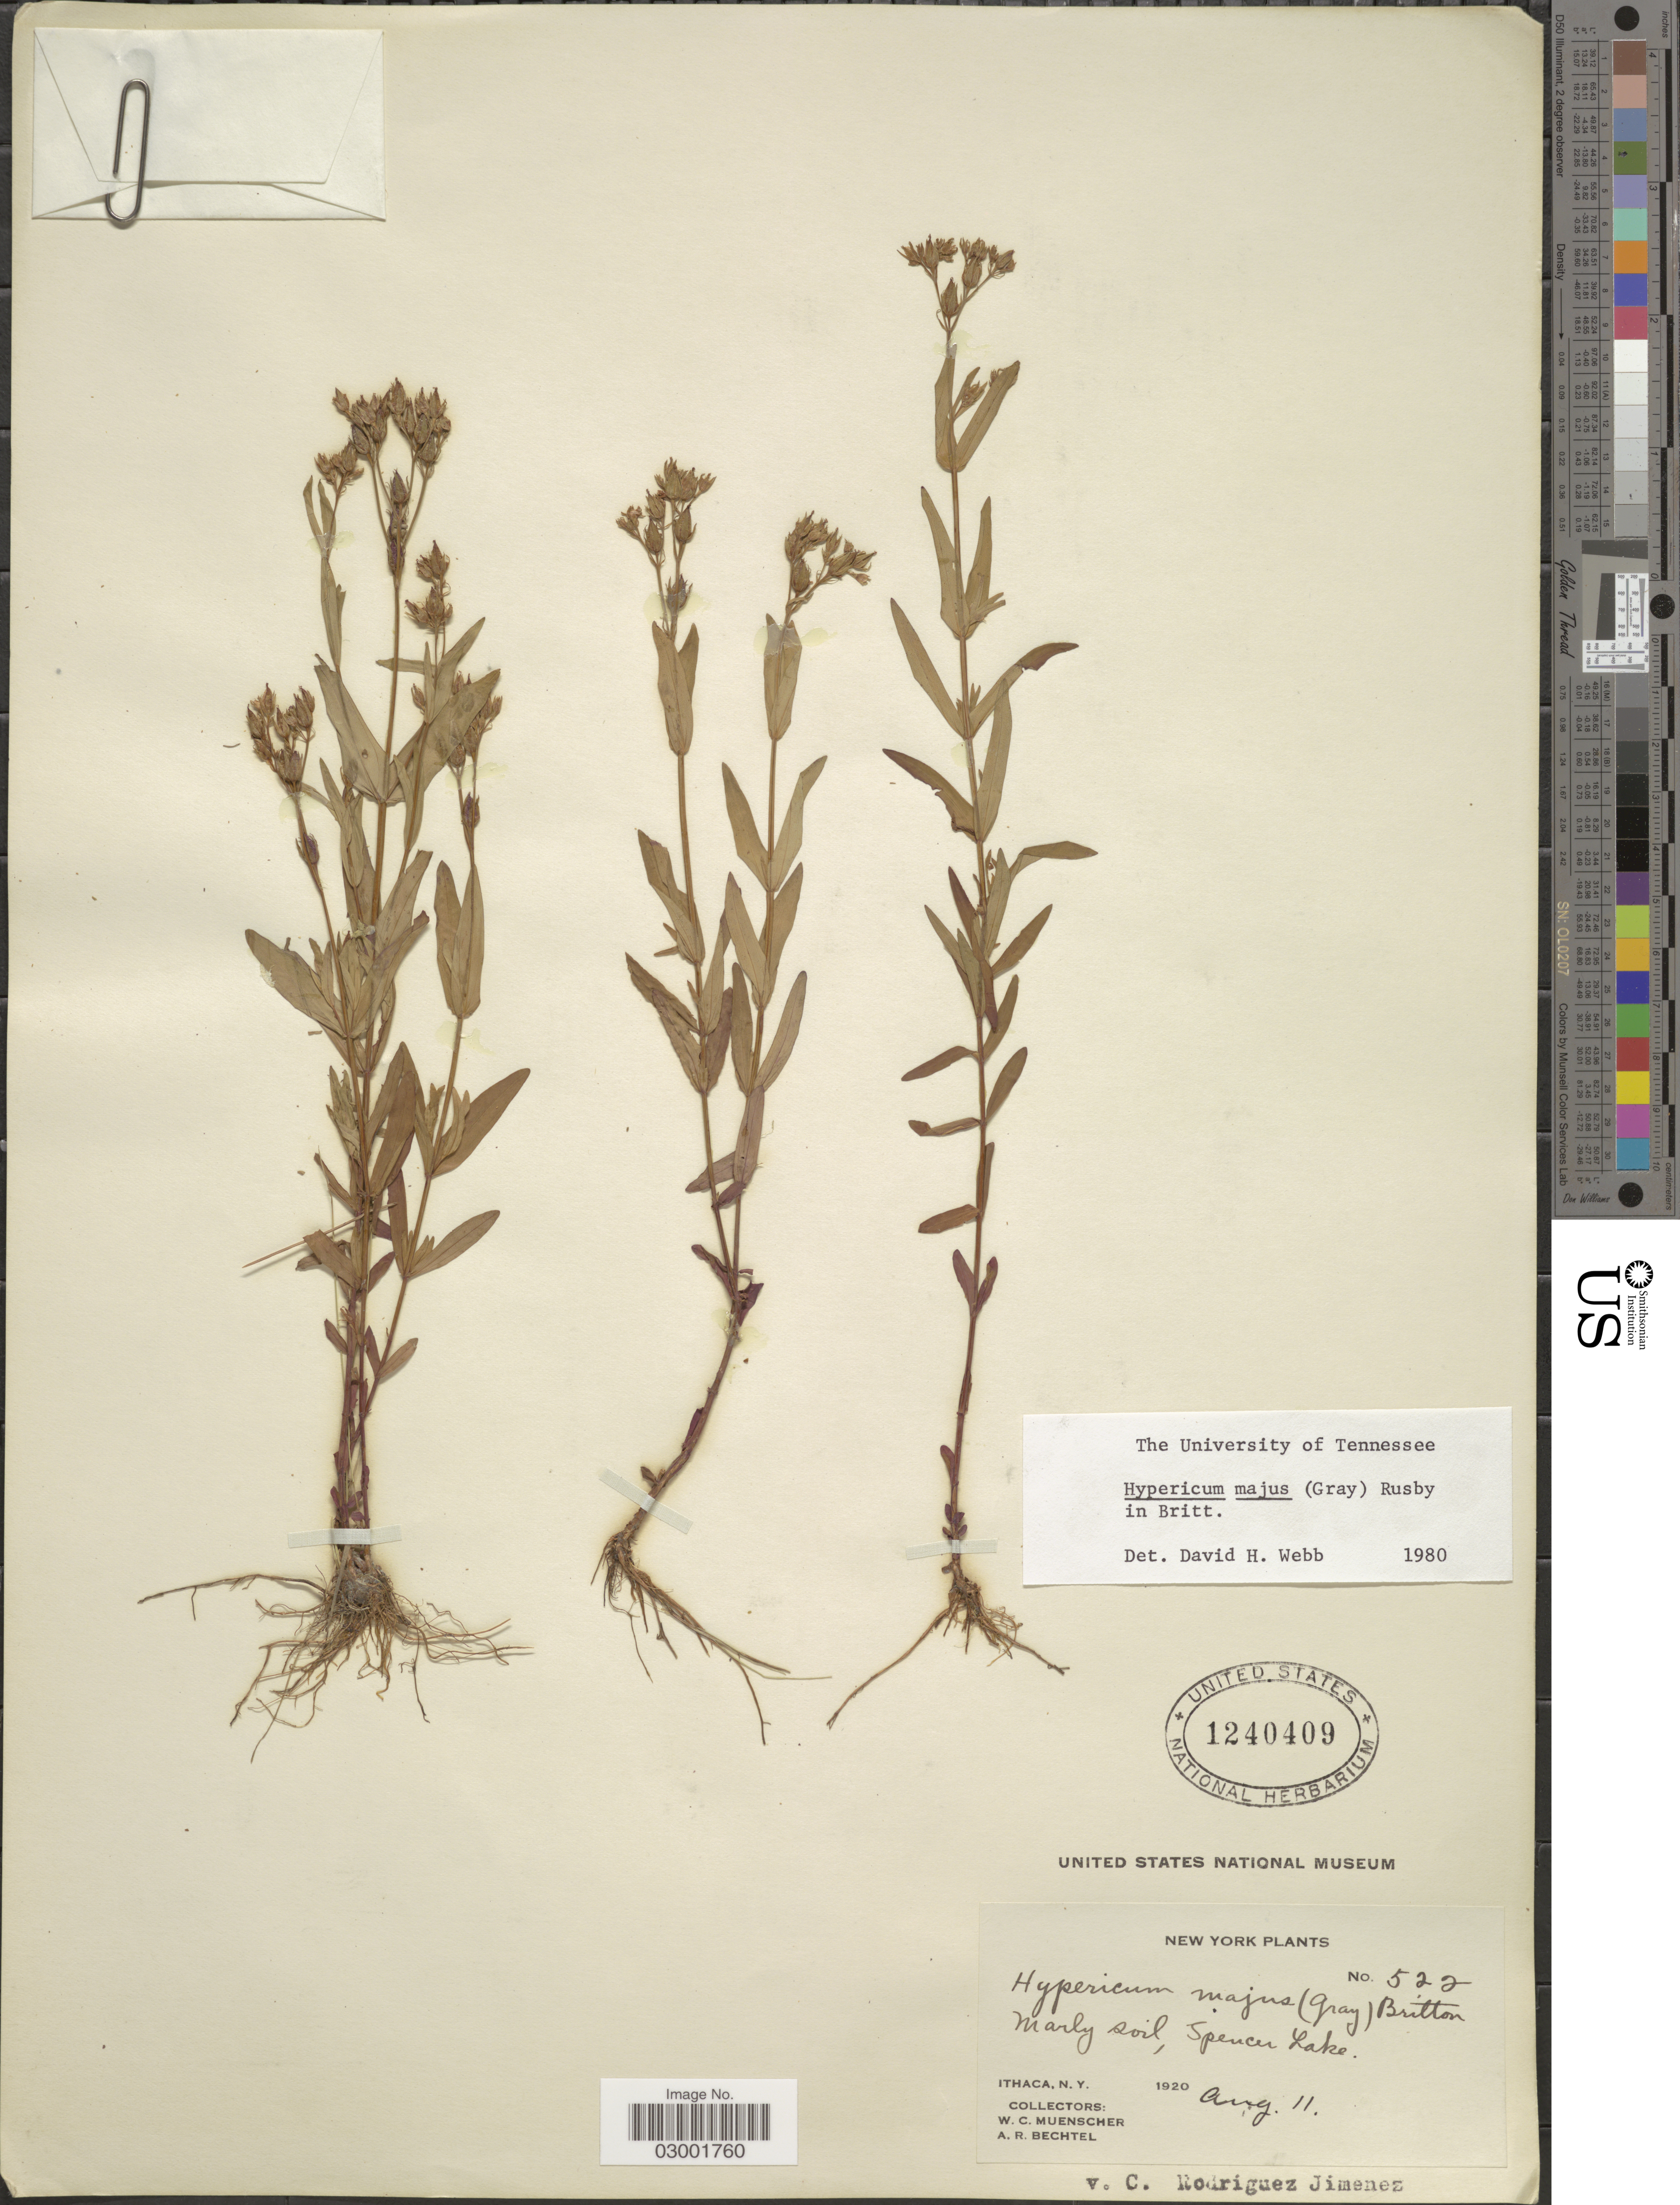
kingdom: Plantae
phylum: Tracheophyta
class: Magnoliopsida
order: Malpighiales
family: Hypericaceae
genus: Hypericum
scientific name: Hypericum majus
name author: (A. Gray) Britton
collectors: W. Muenscher & A. Bechtel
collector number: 522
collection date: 1920-08-11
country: United States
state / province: New York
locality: Marly soil, Spencer Lake. Ithaca, N.Y.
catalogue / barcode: US 1240409